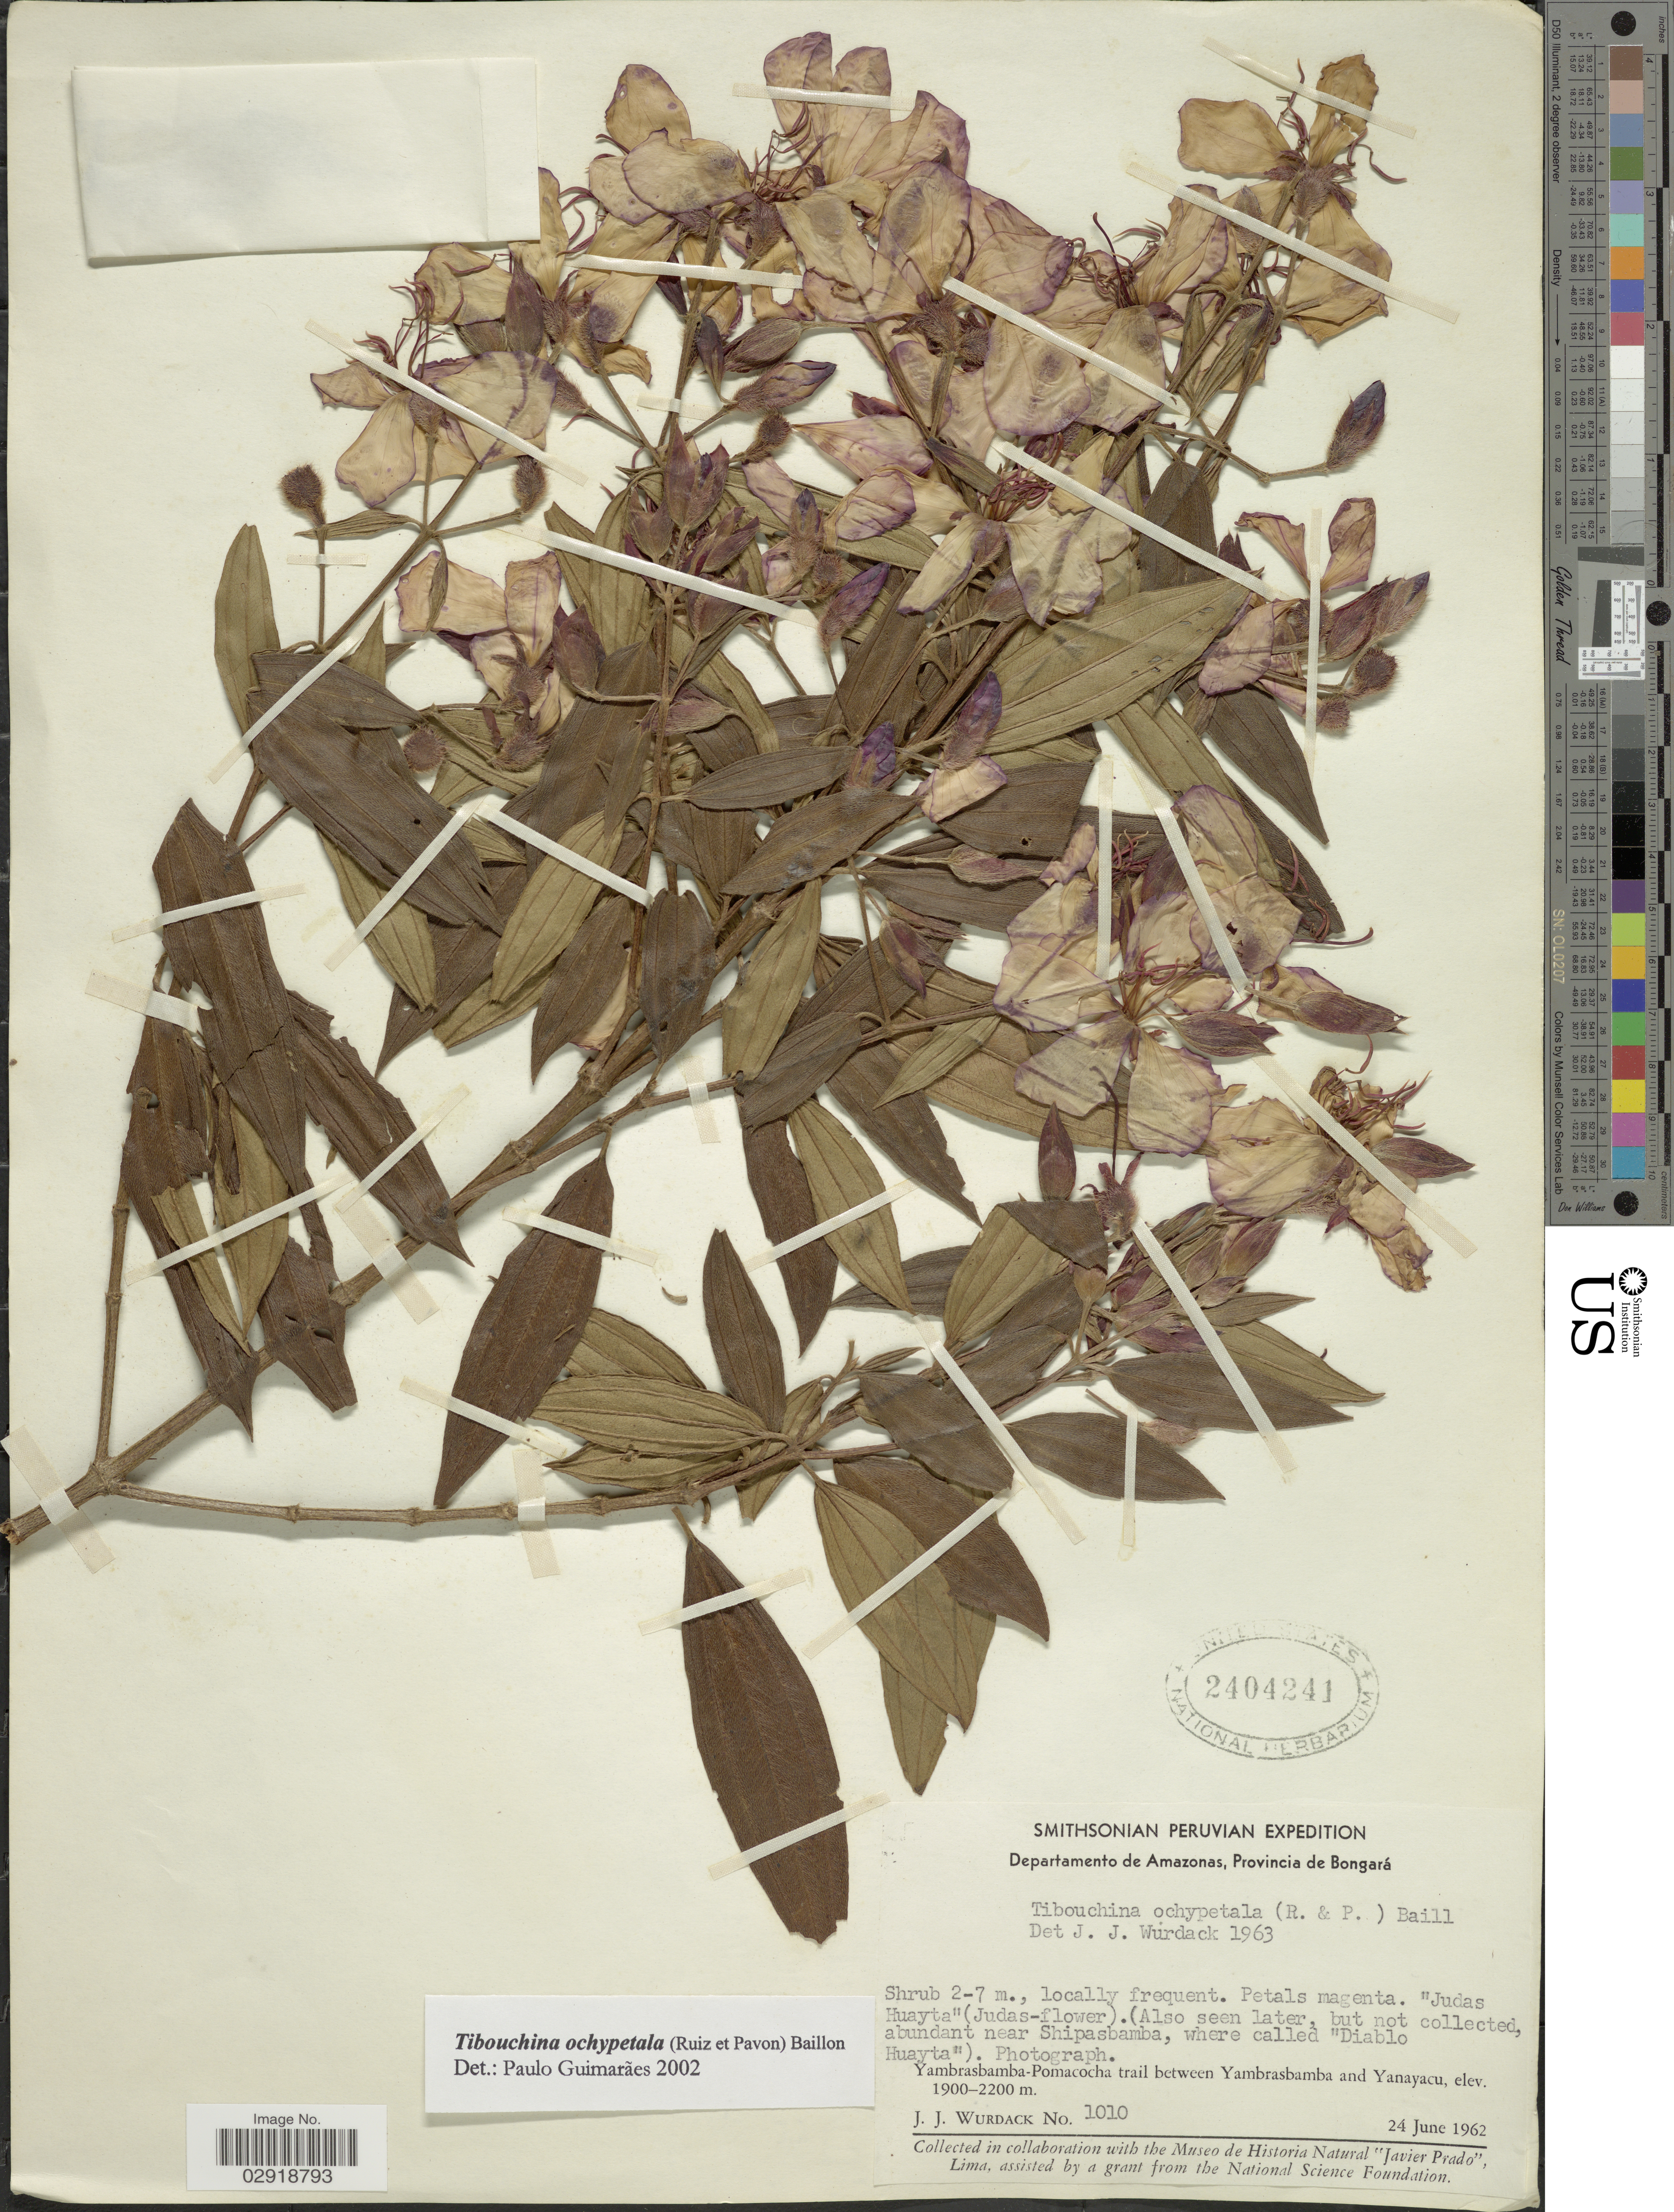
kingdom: Plantae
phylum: Tracheophyta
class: Magnoliopsida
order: Myrtales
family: Melastomataceae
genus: Pleroma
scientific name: Pleroma ochypetalum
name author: (Ruiz & Pav.) D. Don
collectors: J. J. Wurdack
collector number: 1010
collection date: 1962-06-24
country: Peru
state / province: Amazonas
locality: Departamento de Amazonas, Provincia de Bongará. Yambrasbamba-Pomacocha trail between Yambrasbamba and Yanayacu.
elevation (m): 1900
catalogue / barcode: US 2404241